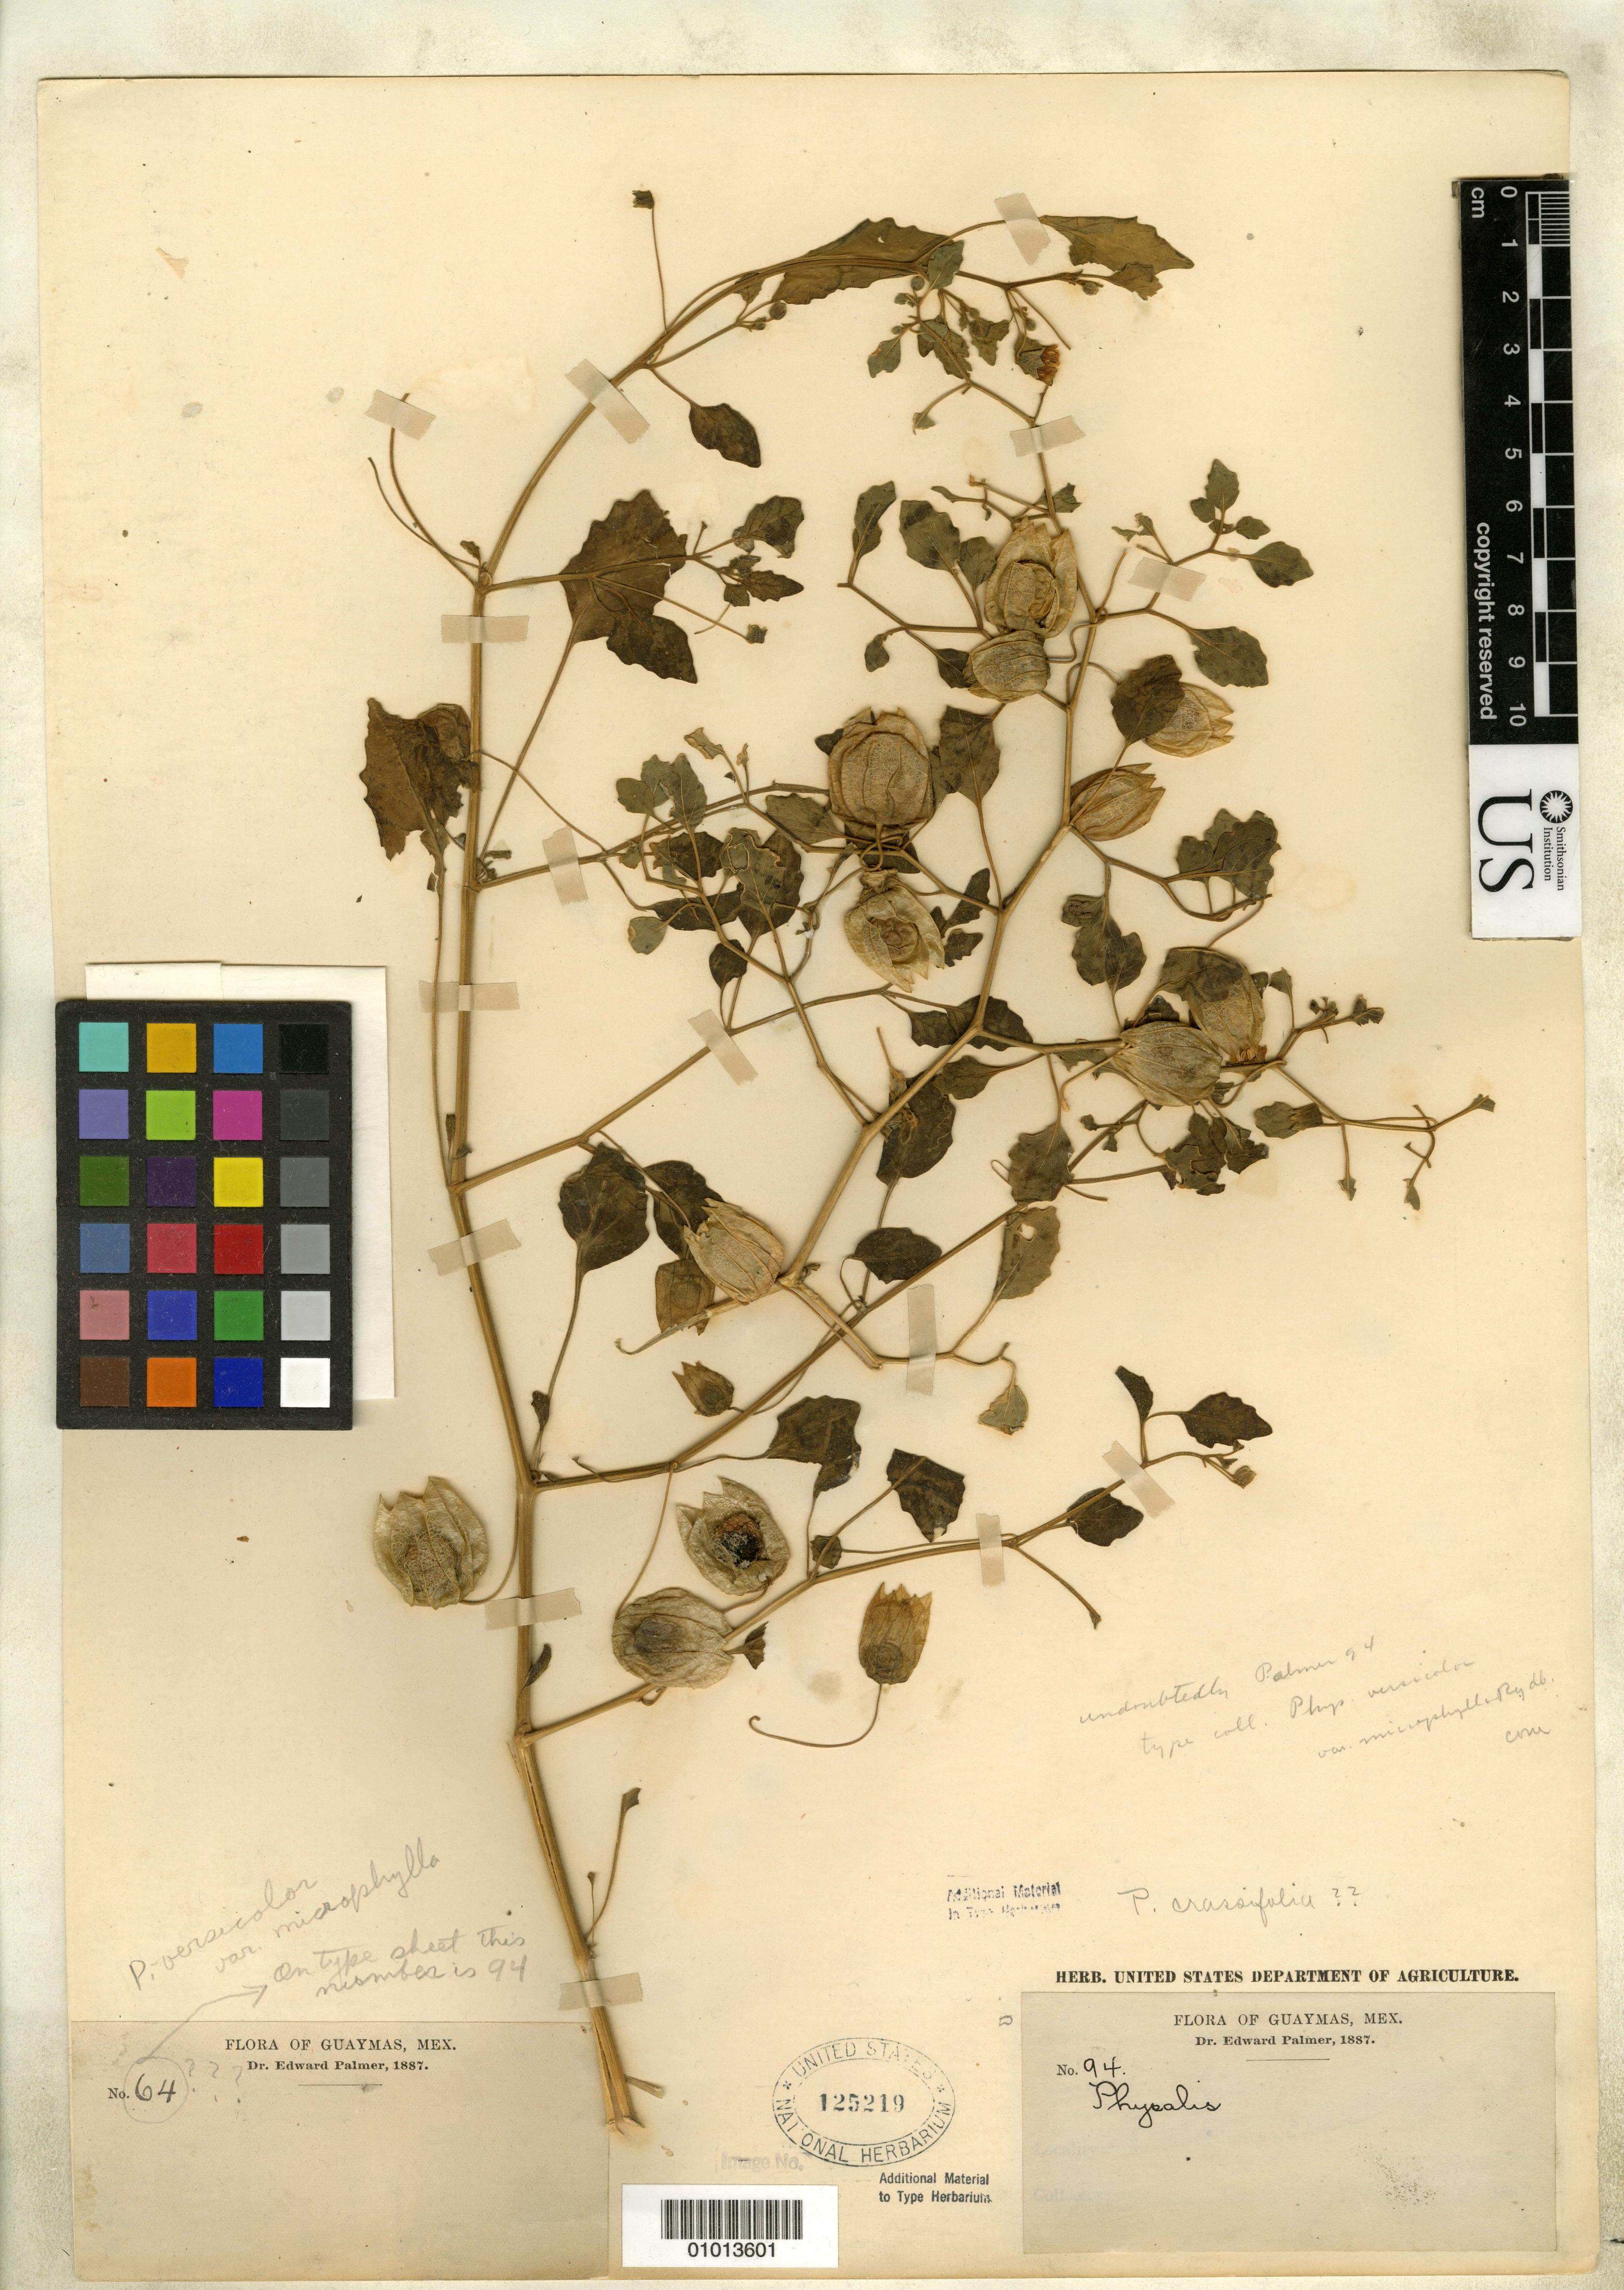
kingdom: Plantae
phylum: Tracheophyta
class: Magnoliopsida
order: Solanales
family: Solanaceae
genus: Physalis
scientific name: Physalis versicolor var. microphylla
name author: Rydb.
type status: Isolectotype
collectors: E. Palmer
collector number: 64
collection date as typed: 1887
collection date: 1887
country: Mexico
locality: Guaymas.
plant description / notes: Protologue cites one collection but several herbaria.; Collection number "64" on label, apparently an error for 94.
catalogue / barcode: US 125219